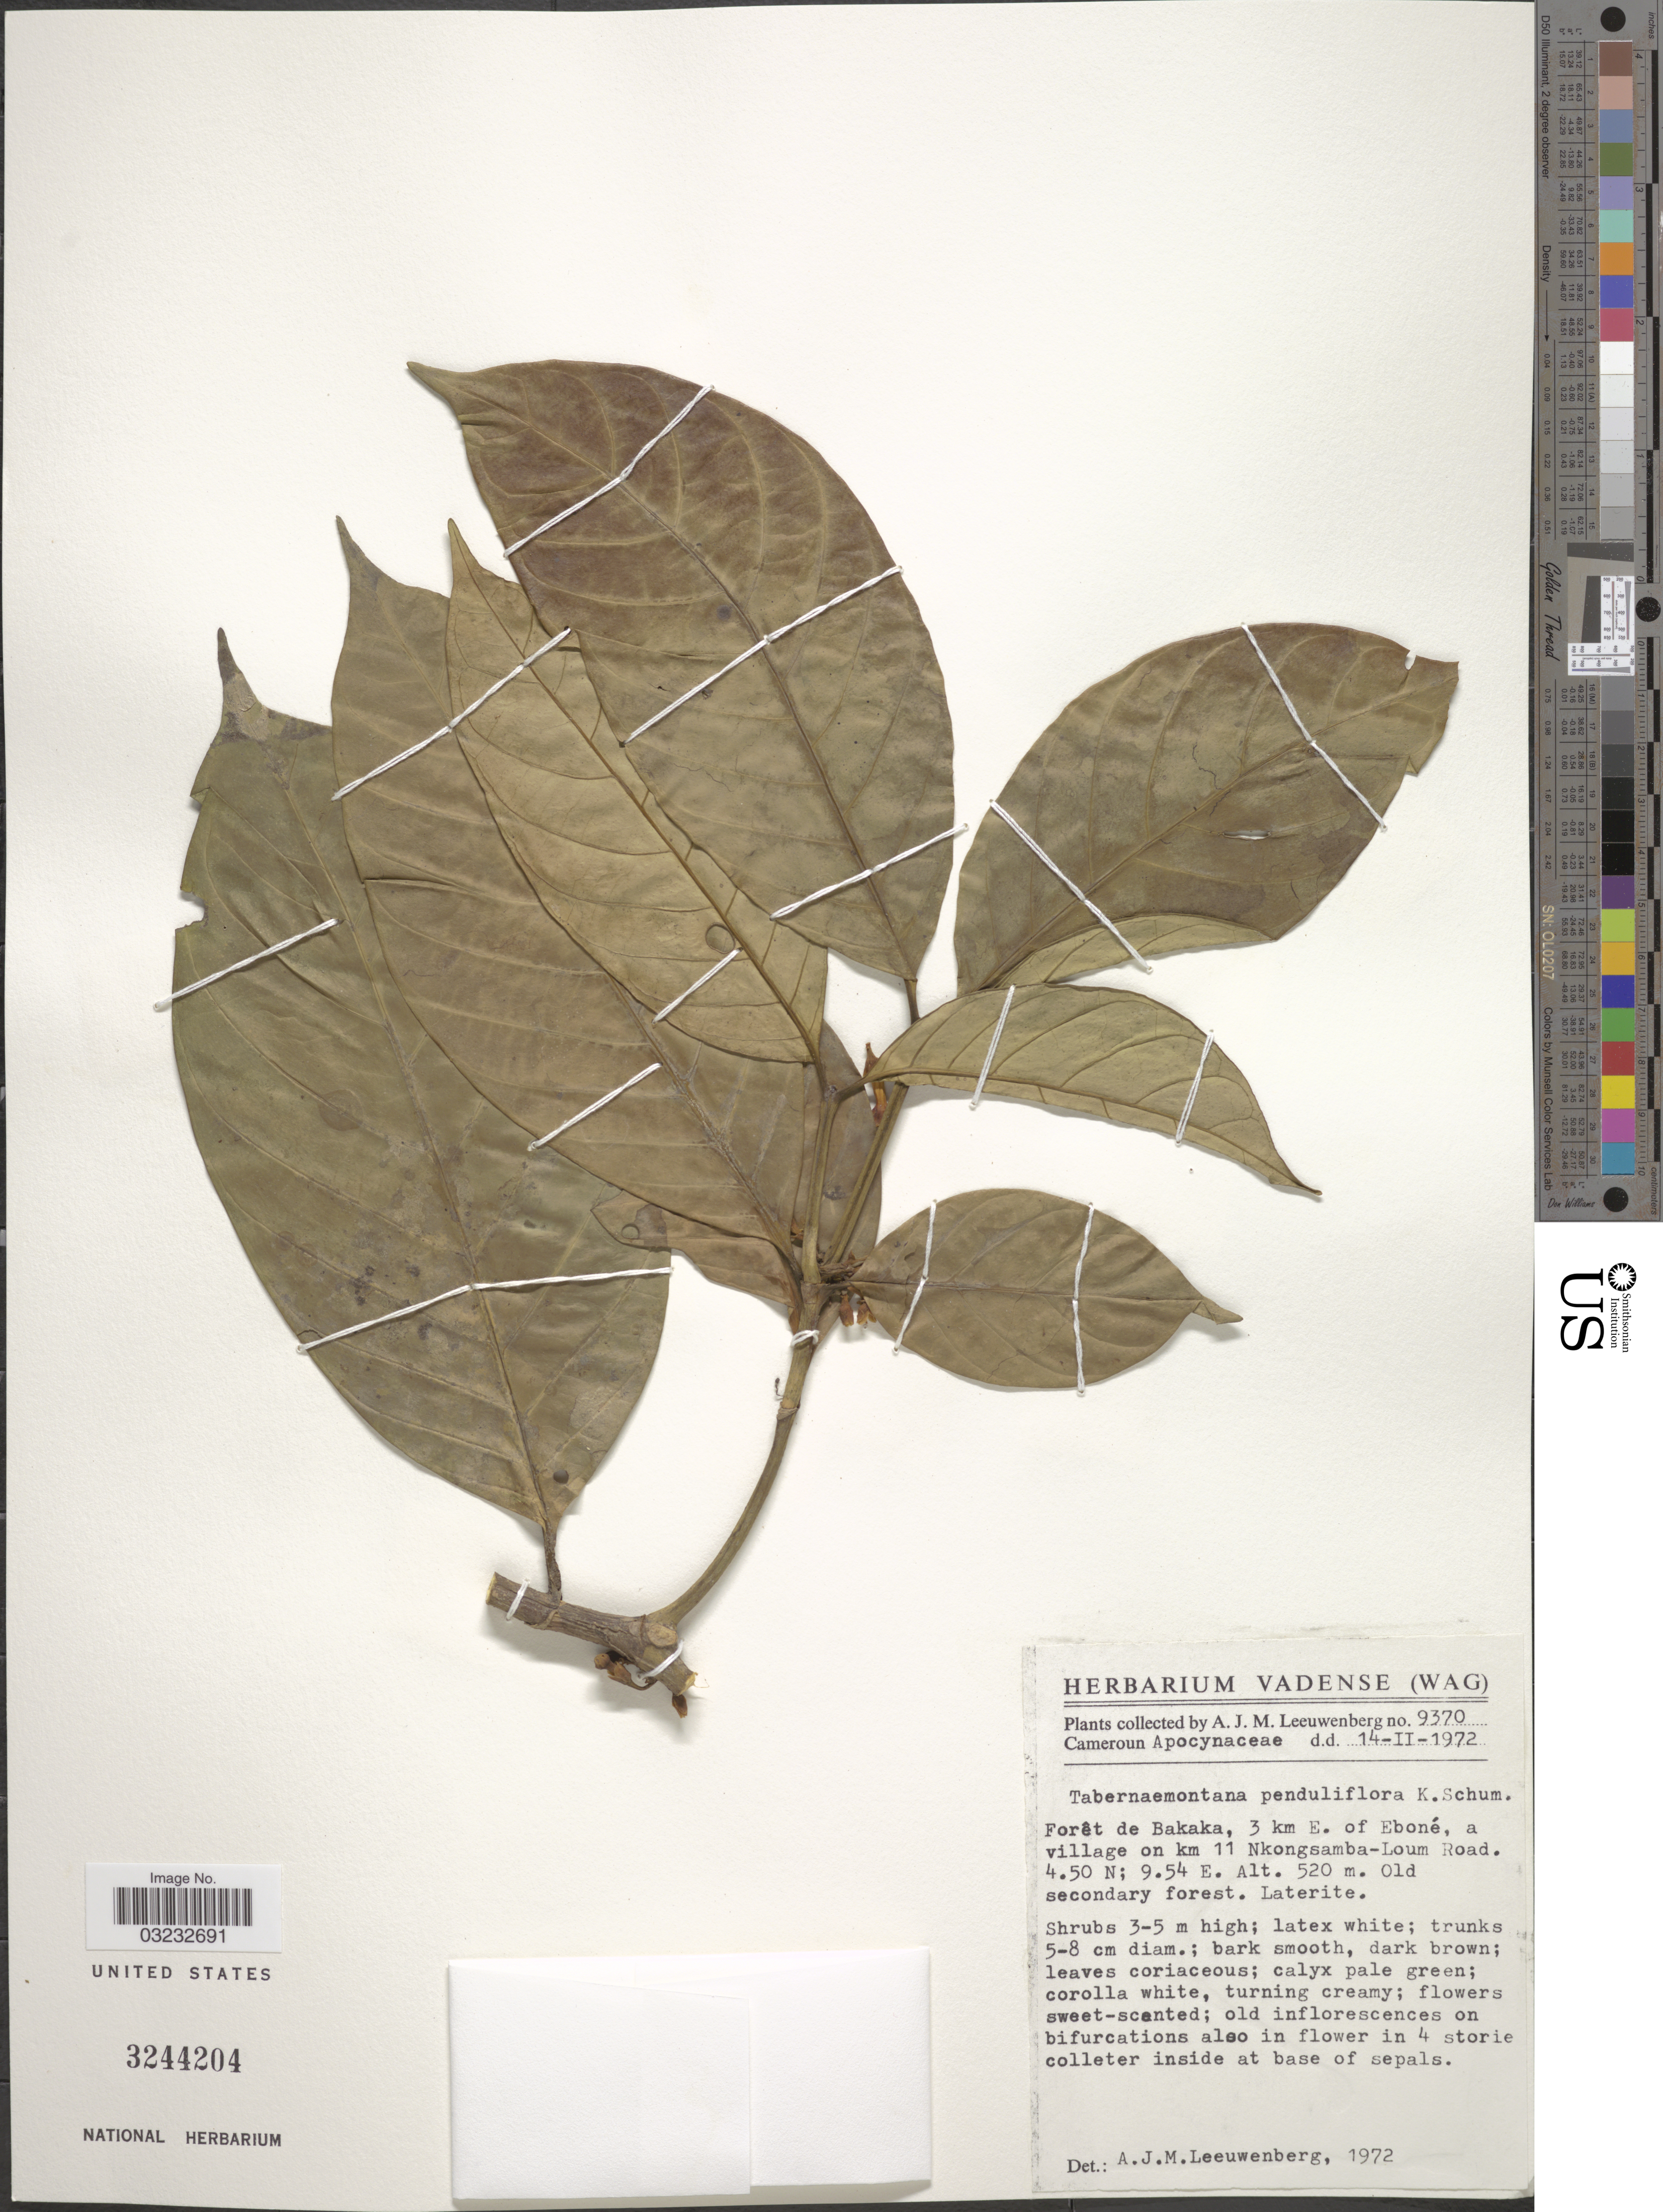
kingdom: Plantae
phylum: Tracheophyta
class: Magnoliopsida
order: Gentianales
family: Apocynaceae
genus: Tabernaemontana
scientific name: Tabernaemontana penduliflora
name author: K. Schum.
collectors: A. J. M. Leeuwenberg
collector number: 9370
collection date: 1972-02-14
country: Cameroon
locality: Forêt de Bakaka, 3 km E. of Eboné, a village on km 11 Nkongsamba-Loum Road.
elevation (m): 520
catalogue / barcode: US 3244204